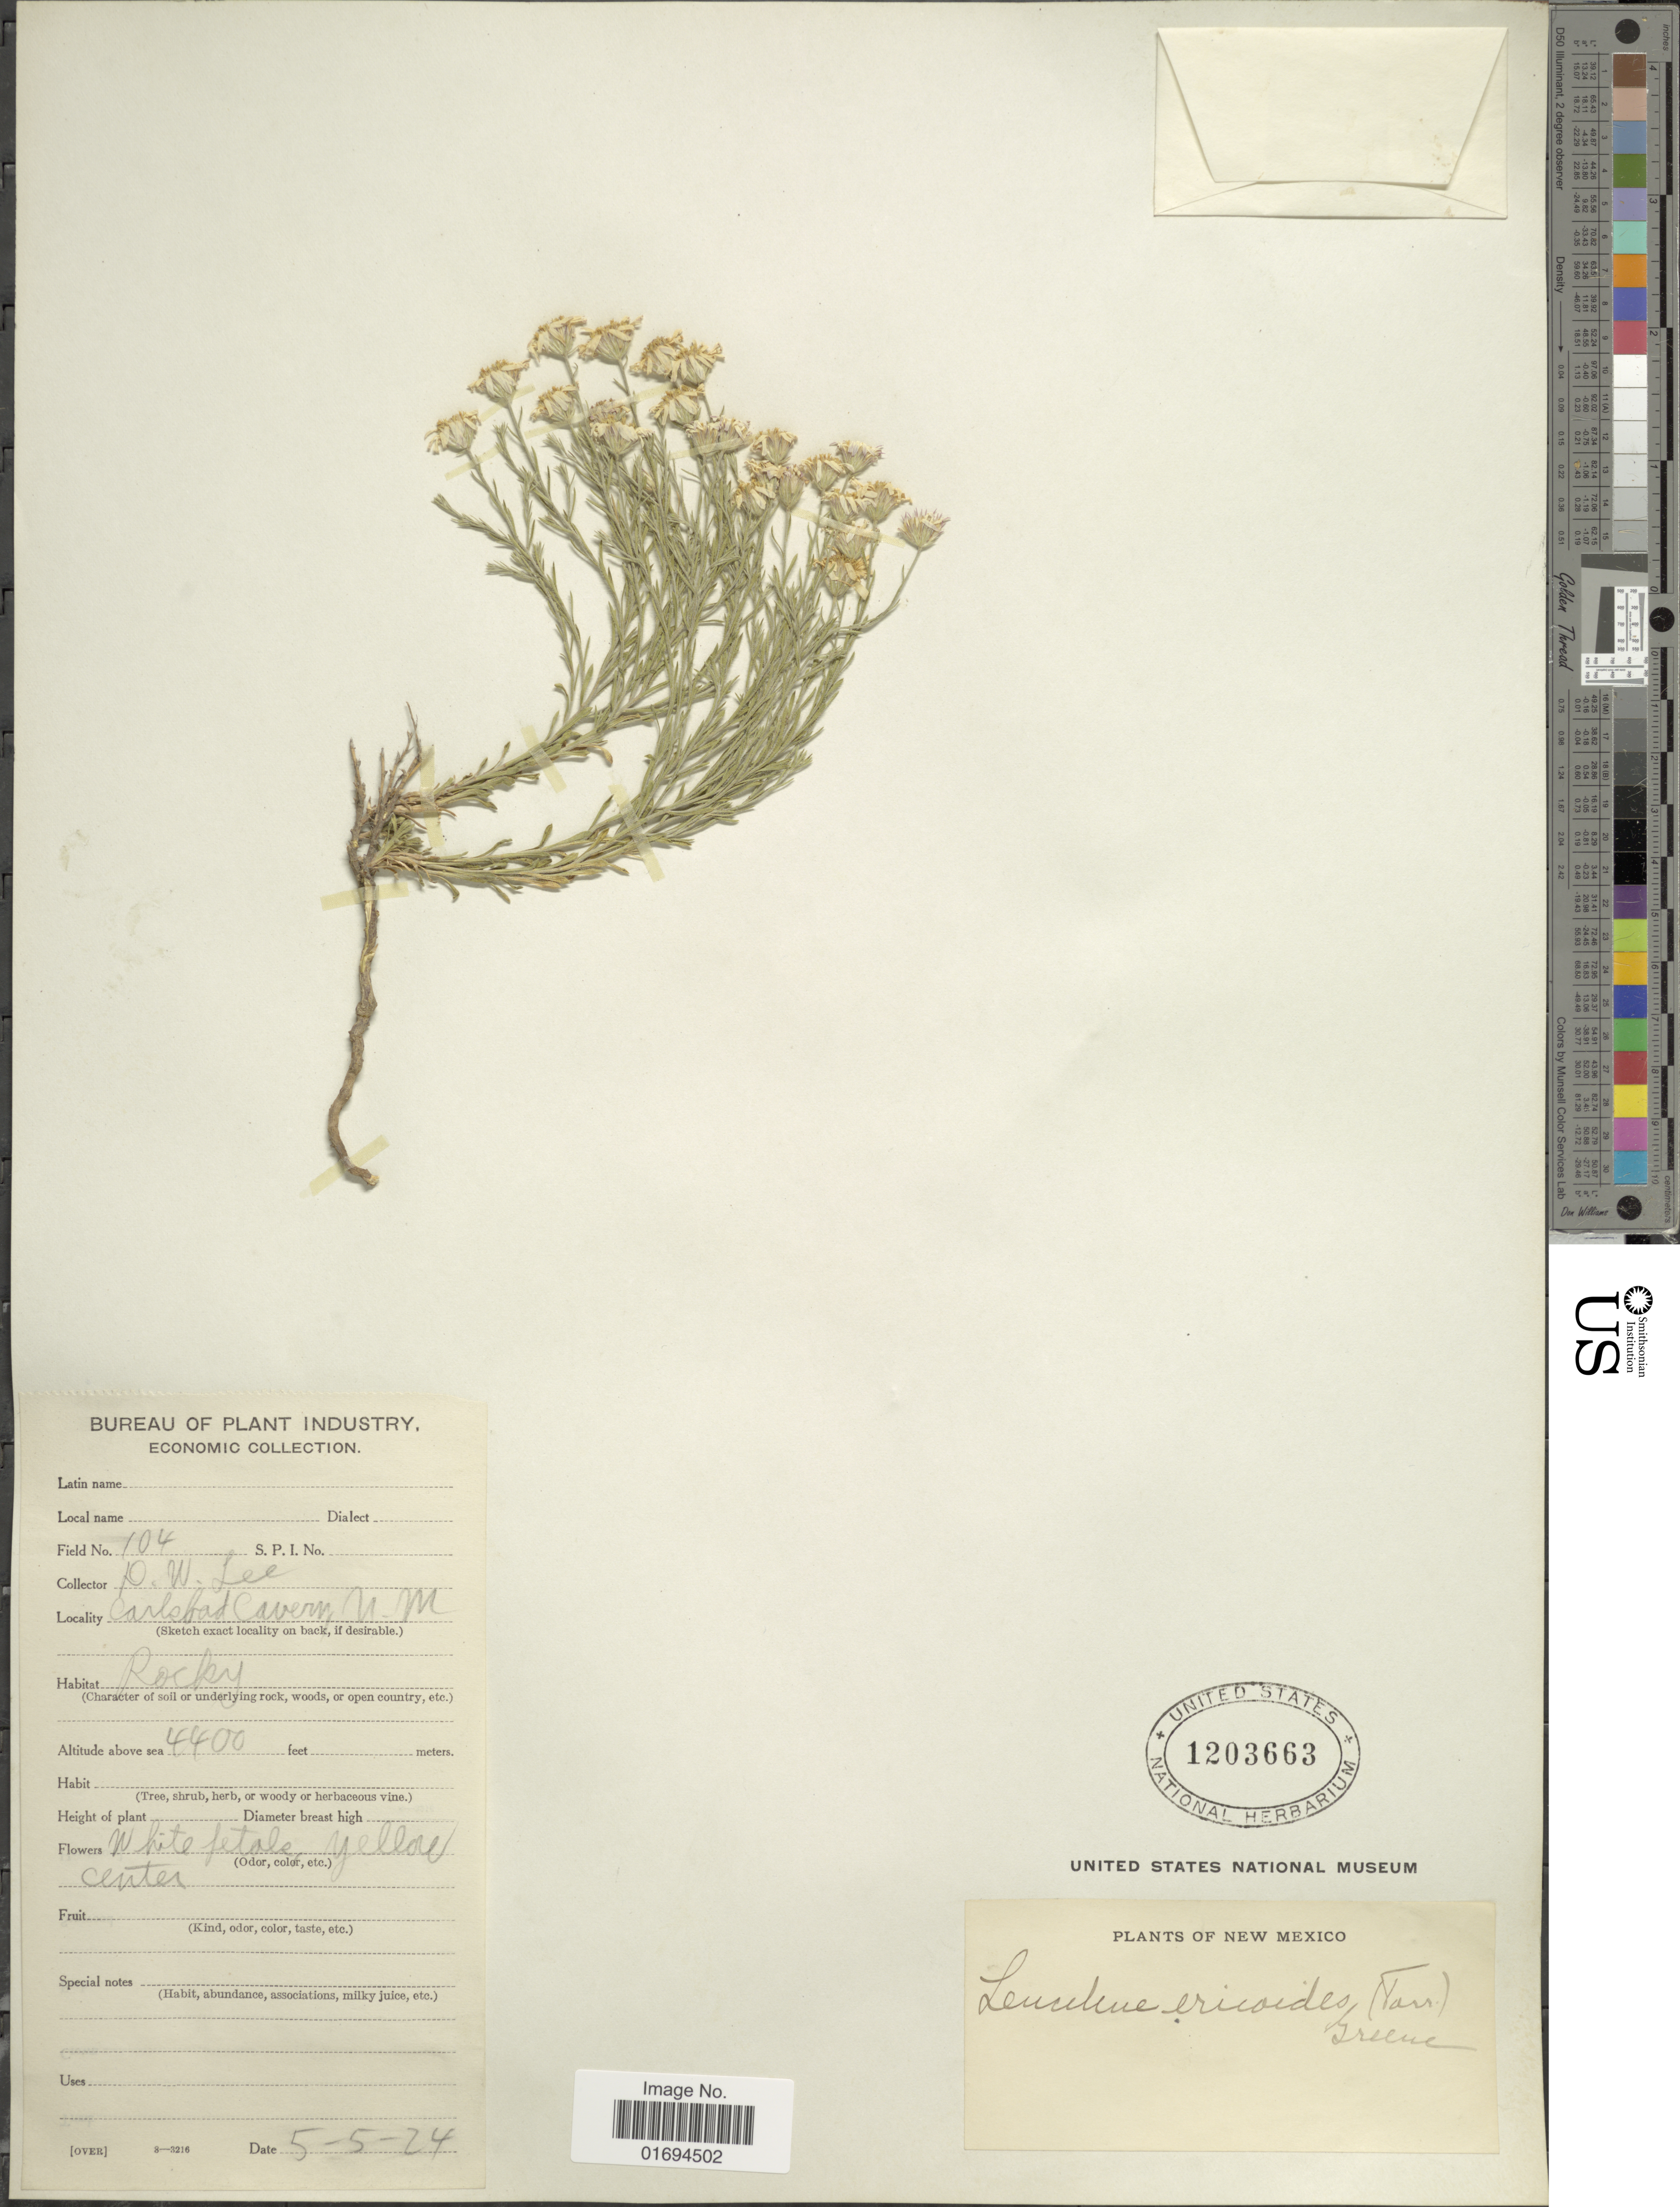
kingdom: Plantae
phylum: Tracheophyta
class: Magnoliopsida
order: Asterales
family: Asteraceae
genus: Chaetopappa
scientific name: Chaetopappa ericoides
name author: (Torr.) G.L. Nesom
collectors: D. Lee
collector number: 104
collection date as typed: Transcribed d/m/y: 5/5/24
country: United States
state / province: New Mexico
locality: Carlsbad Cavern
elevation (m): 1341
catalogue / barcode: US 1203663